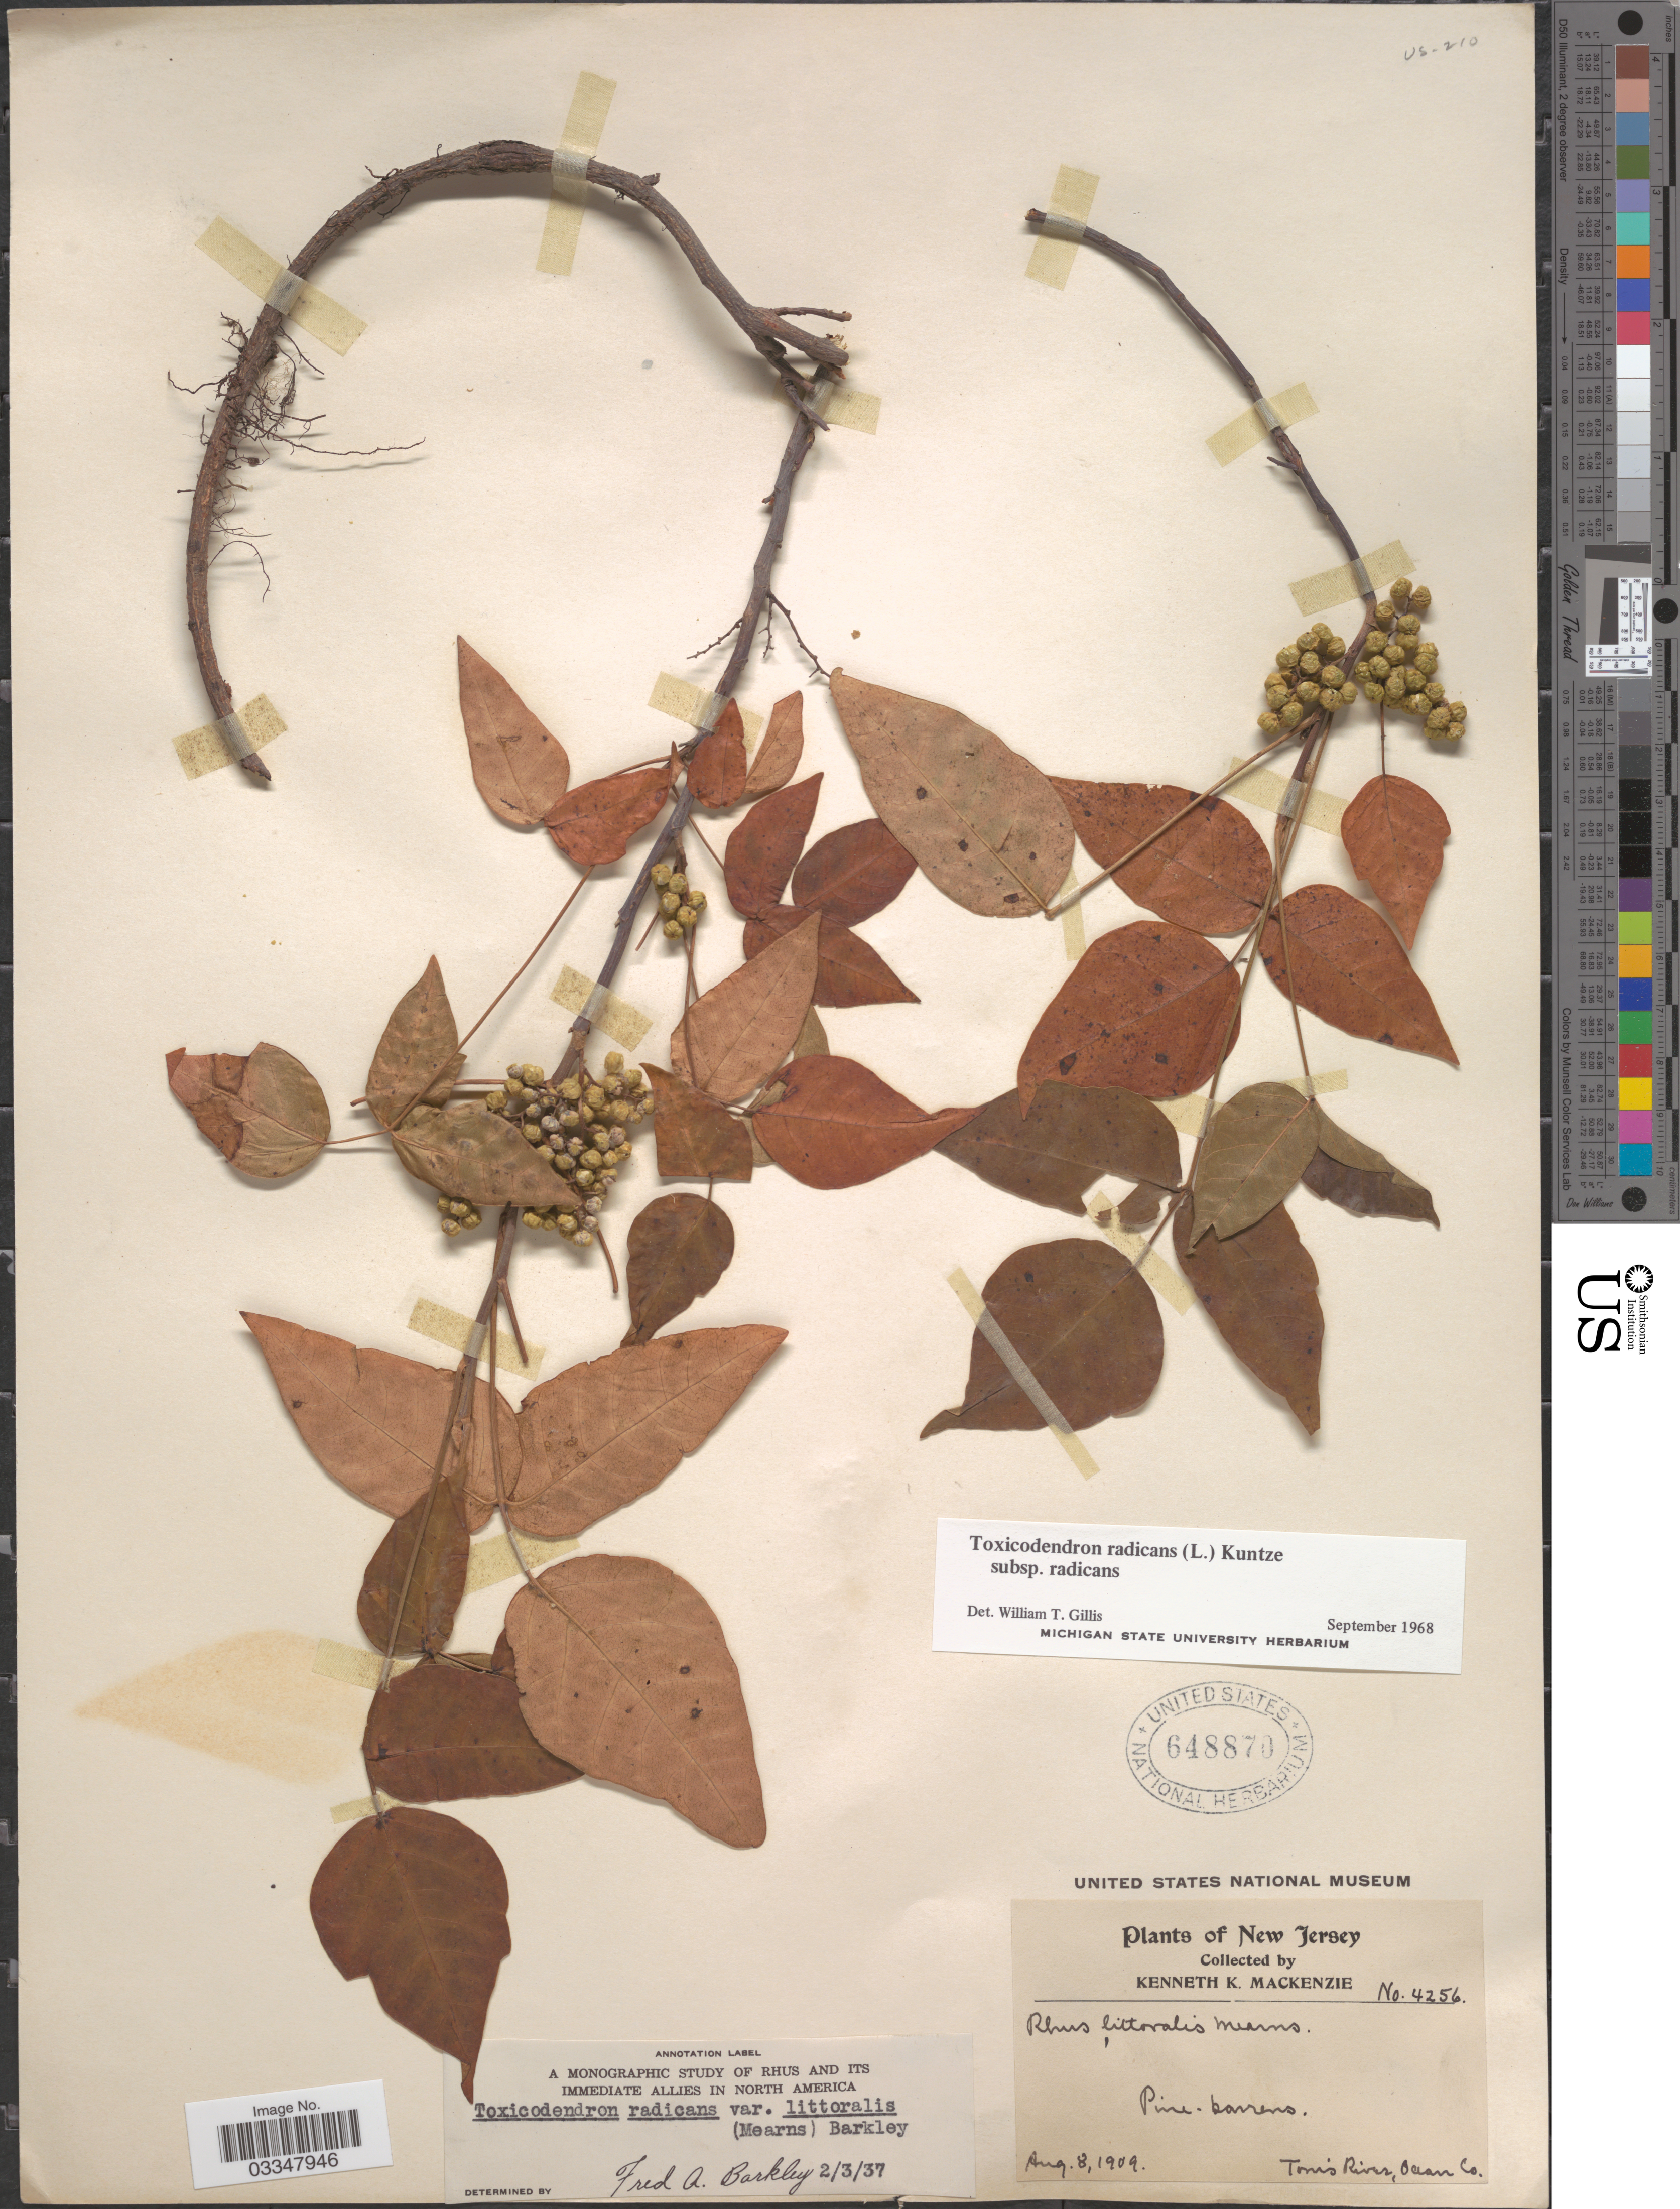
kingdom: Plantae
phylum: Tracheophyta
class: Magnoliopsida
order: Sapindales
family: Anacardiaceae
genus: Toxicodendron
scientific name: Toxicodendron radicans subsp. radicans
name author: (L.) Kuntze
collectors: K. K. Mackenzie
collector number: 4256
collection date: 1909-08-08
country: United States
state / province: New Jersey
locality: Tom's River, Ocean Co.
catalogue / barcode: US 648870